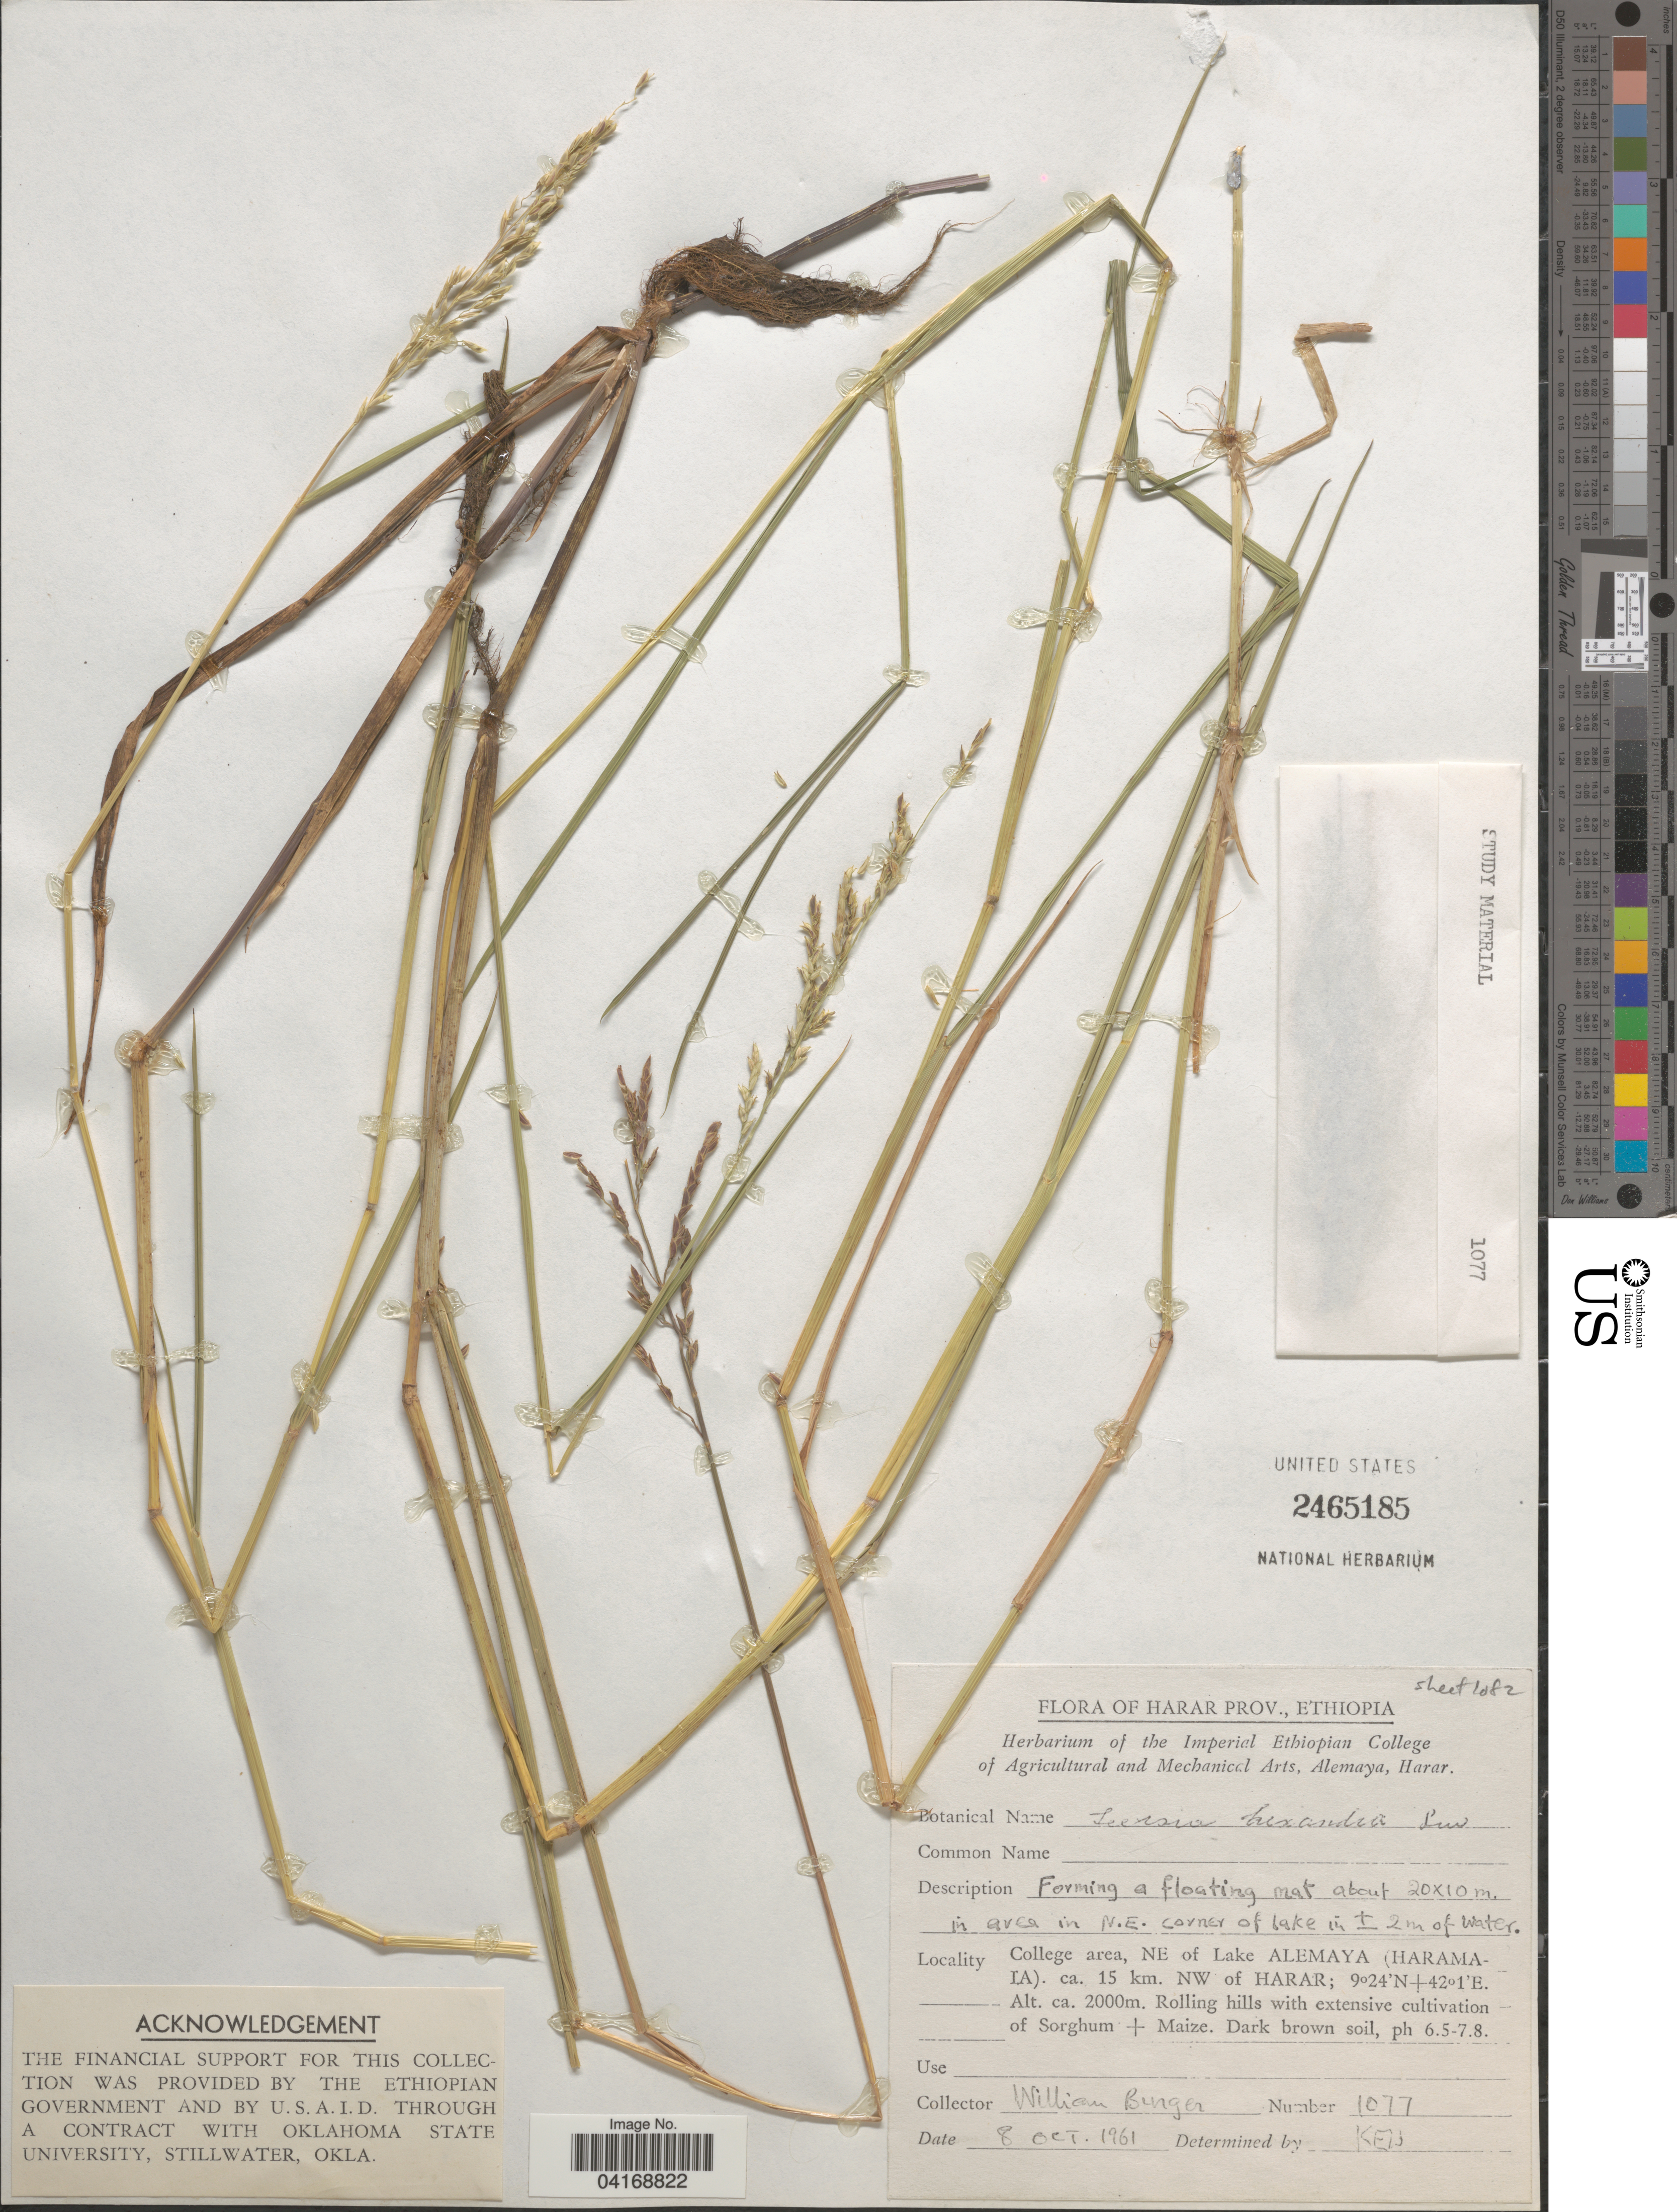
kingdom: Plantae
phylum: Tracheophyta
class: Liliopsida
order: Poales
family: Poaceae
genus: Leersia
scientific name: Leersia hexandra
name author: Sw.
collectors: W. Burger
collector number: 1077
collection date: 1961-10-08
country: Ethiopia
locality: Harar Prov. In area in N.E. corner of lake in ± 2 m of water. College area, NE of Lake Alemaya (Haramala). ca. 15 km. NW of Harar.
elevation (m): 2000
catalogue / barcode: US 2465185